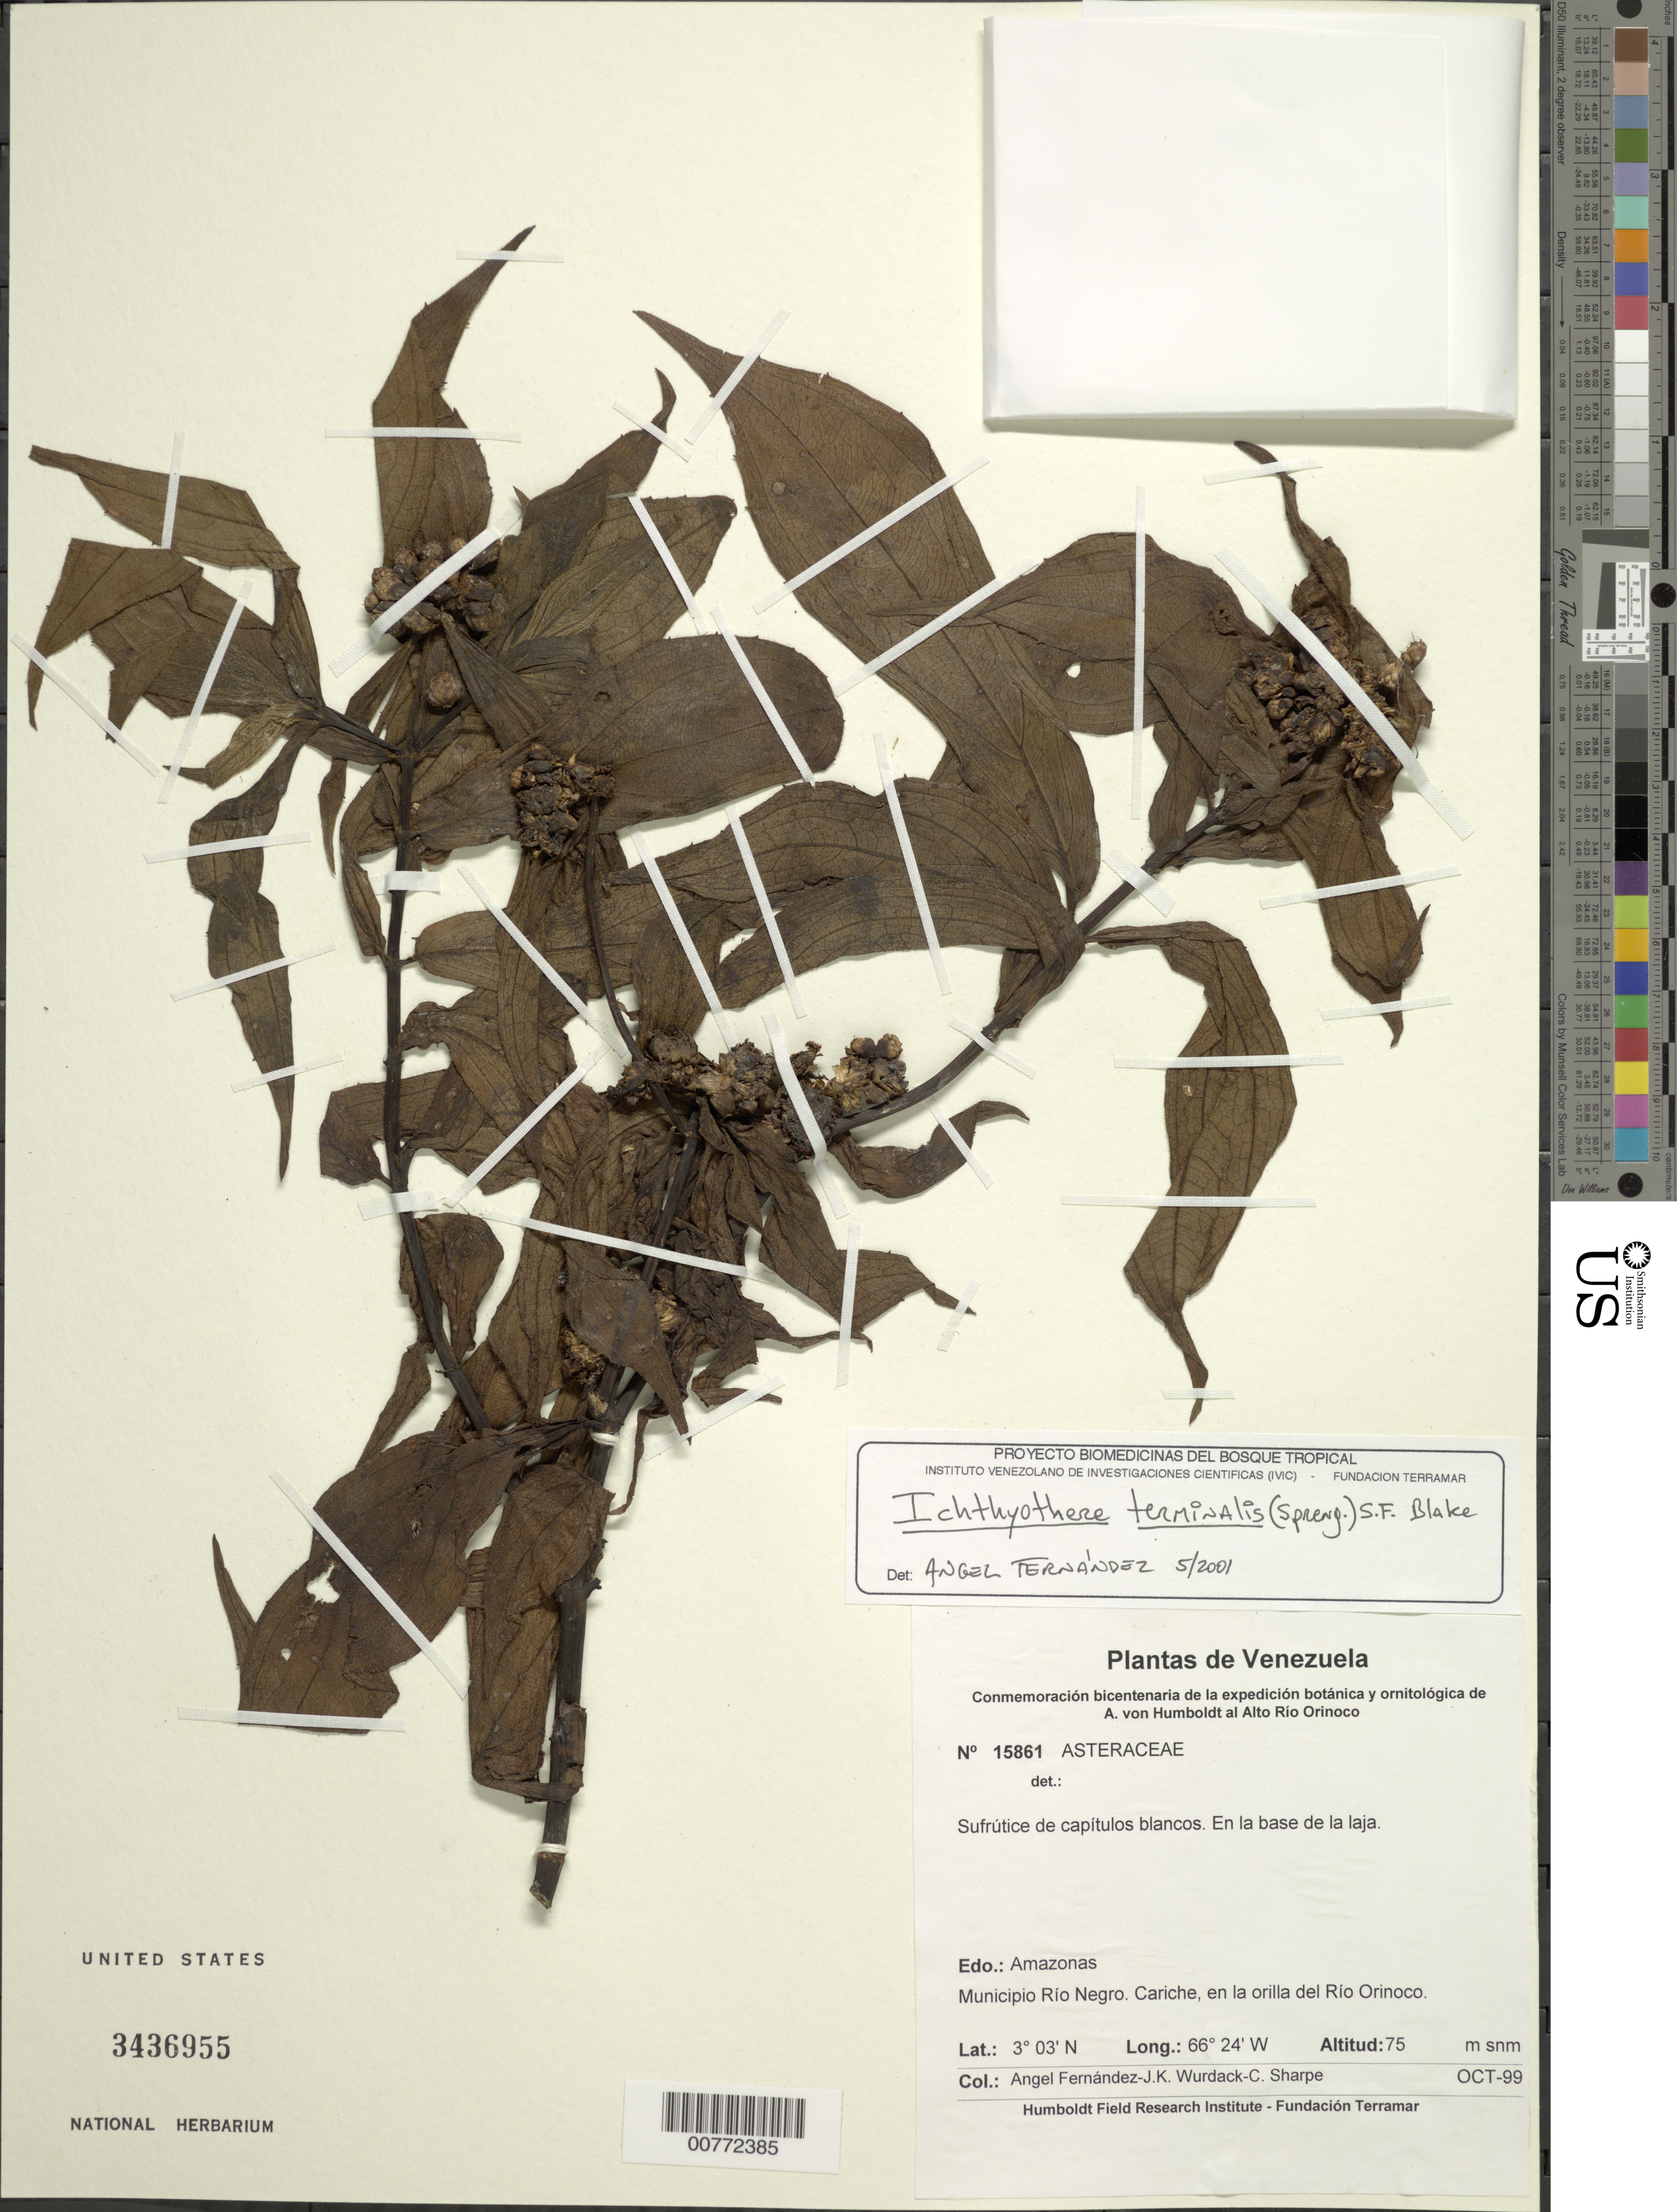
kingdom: Plantae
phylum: Tracheophyta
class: Magnoliopsida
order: Asterales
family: Asteraceae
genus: Ichthyothere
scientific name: Ichthyothere terminalis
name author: (Spreng.) S.F. Blake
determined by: Fernández, A.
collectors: A. Fernández, K. Wurdack & C. Sharpe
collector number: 15861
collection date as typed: Oct-99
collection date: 1999-10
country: Venezuela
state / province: Amazonas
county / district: Río Negro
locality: Cariche, Río Orinoco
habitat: Base de la laja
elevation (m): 75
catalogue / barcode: US 3436955